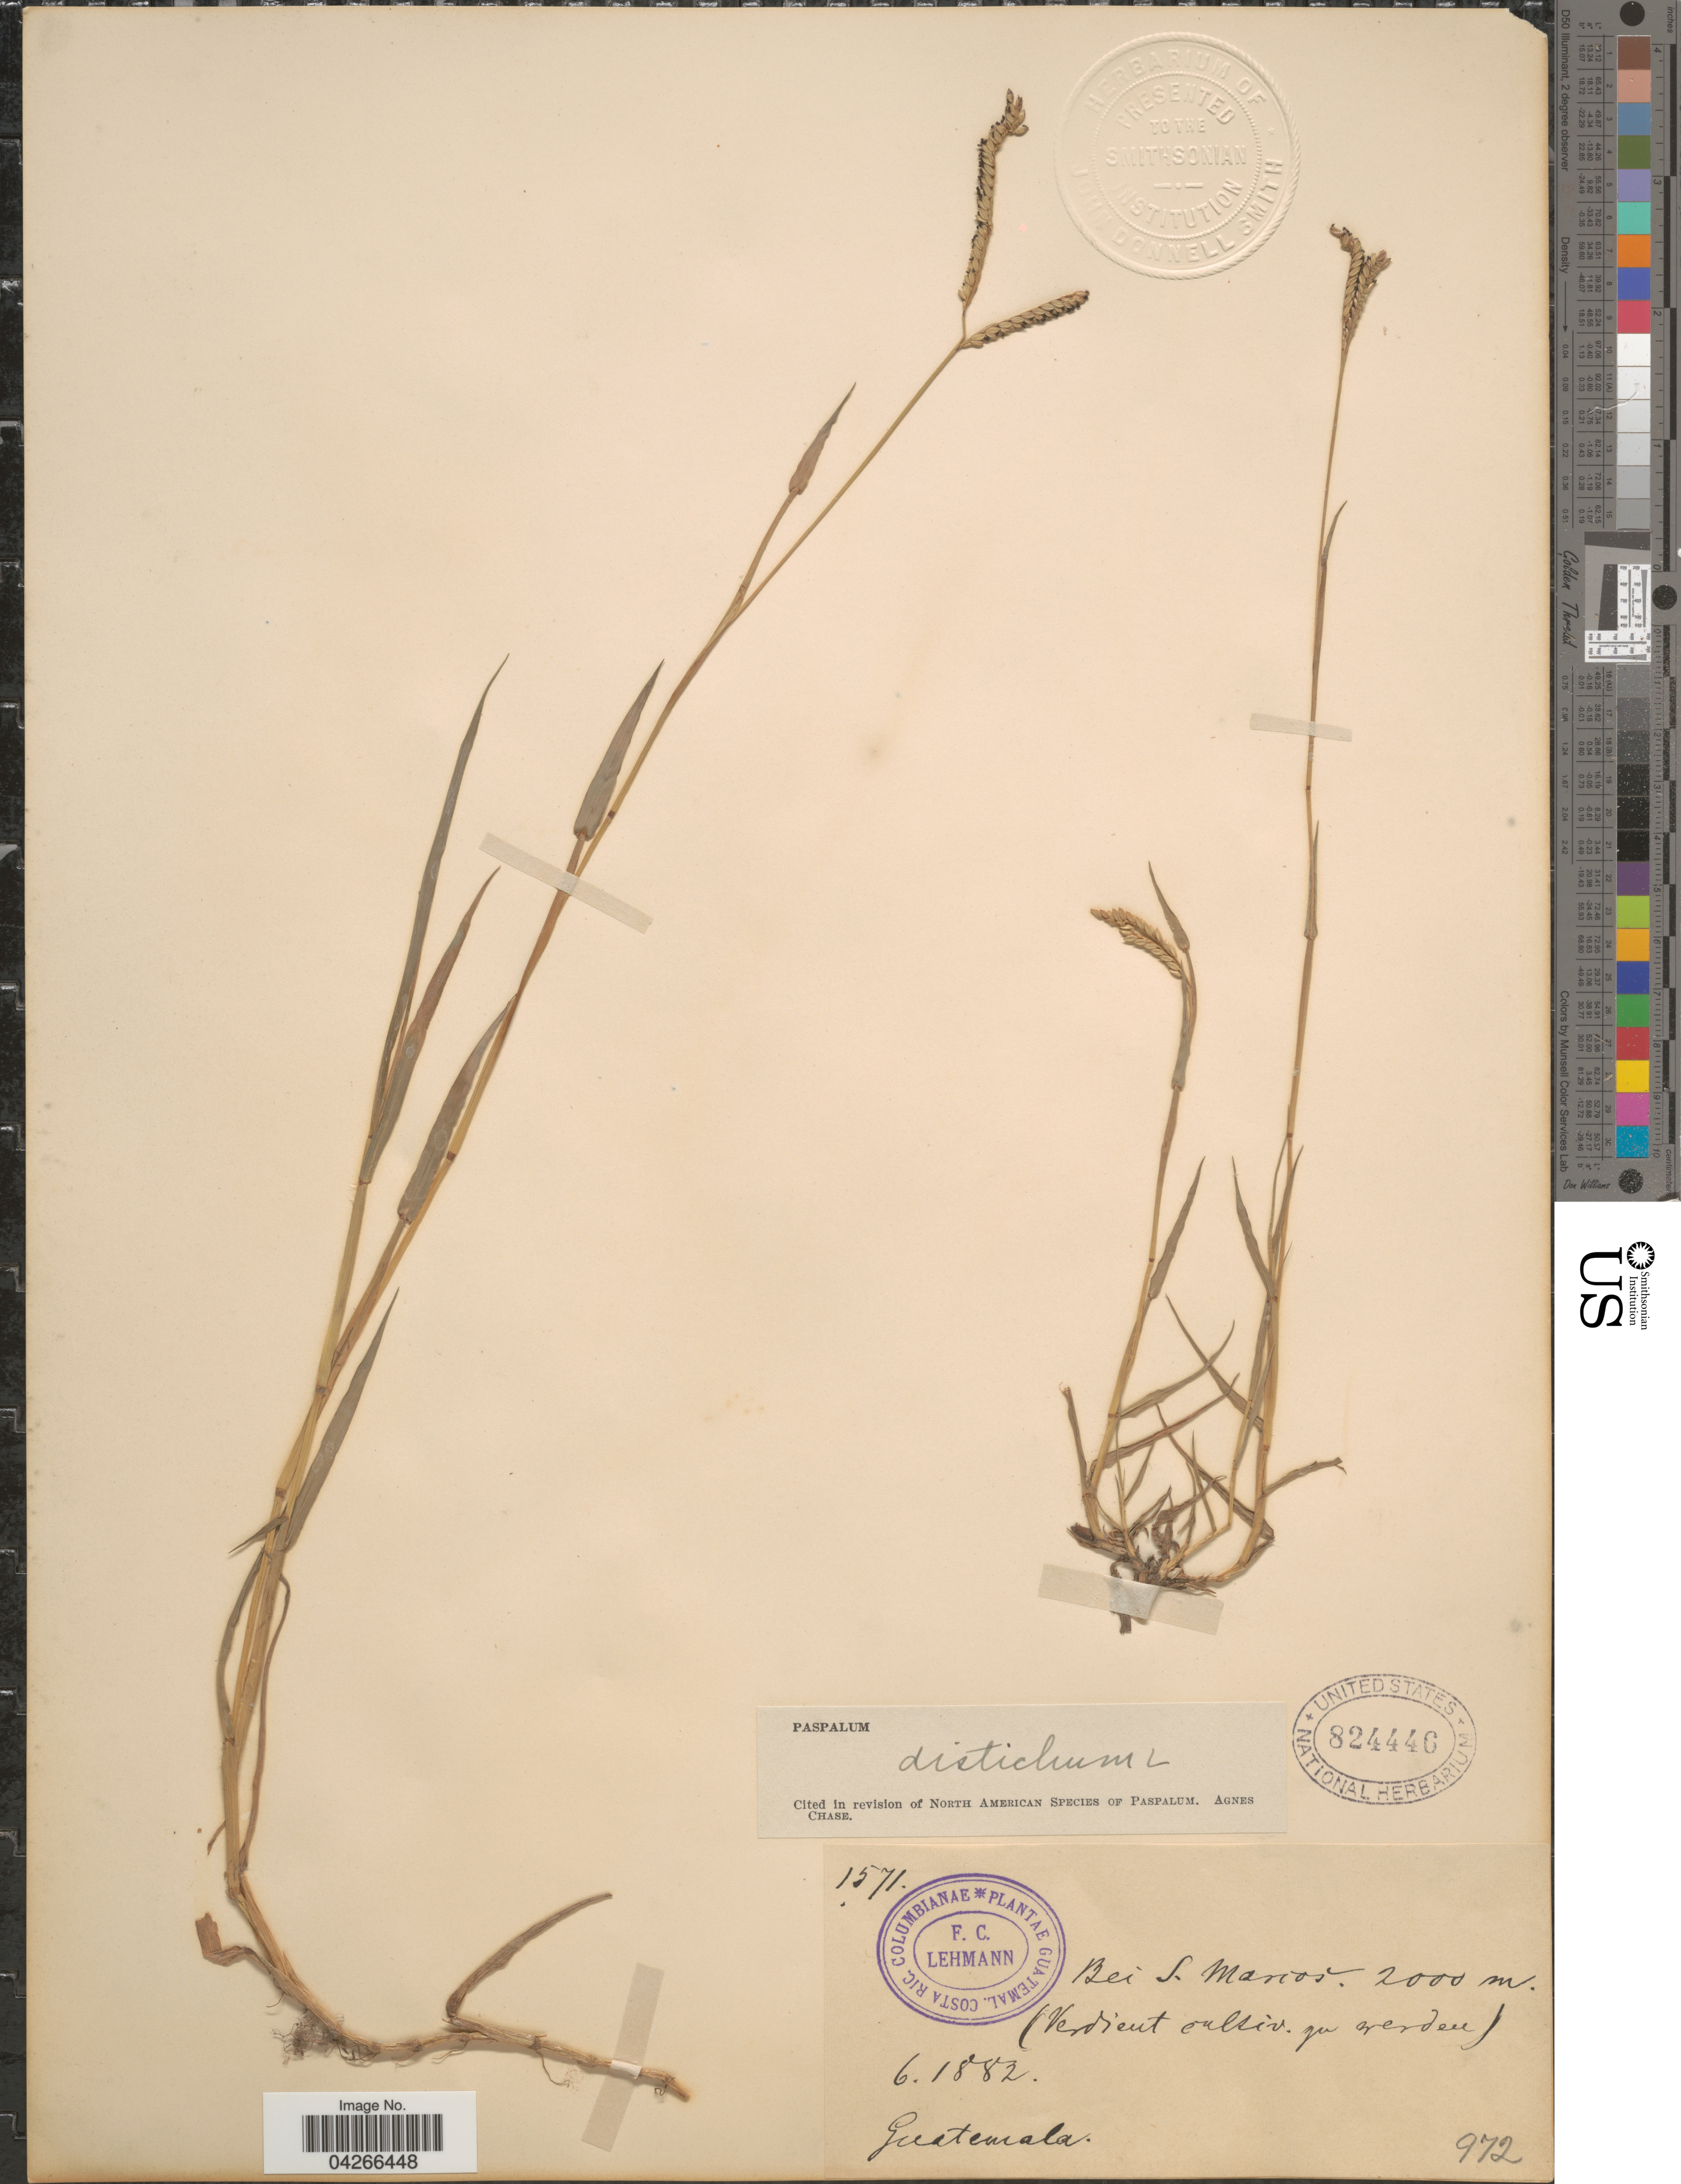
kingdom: Plantae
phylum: Tracheophyta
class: Liliopsida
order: Poales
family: Poaceae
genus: Paspalum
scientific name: Paspalum distichum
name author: L.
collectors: F. C. Lehmann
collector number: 1571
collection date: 1882-06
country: Guatemala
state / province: San Marcos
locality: Bei S. Marcos.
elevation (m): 2000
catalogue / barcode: US 824446